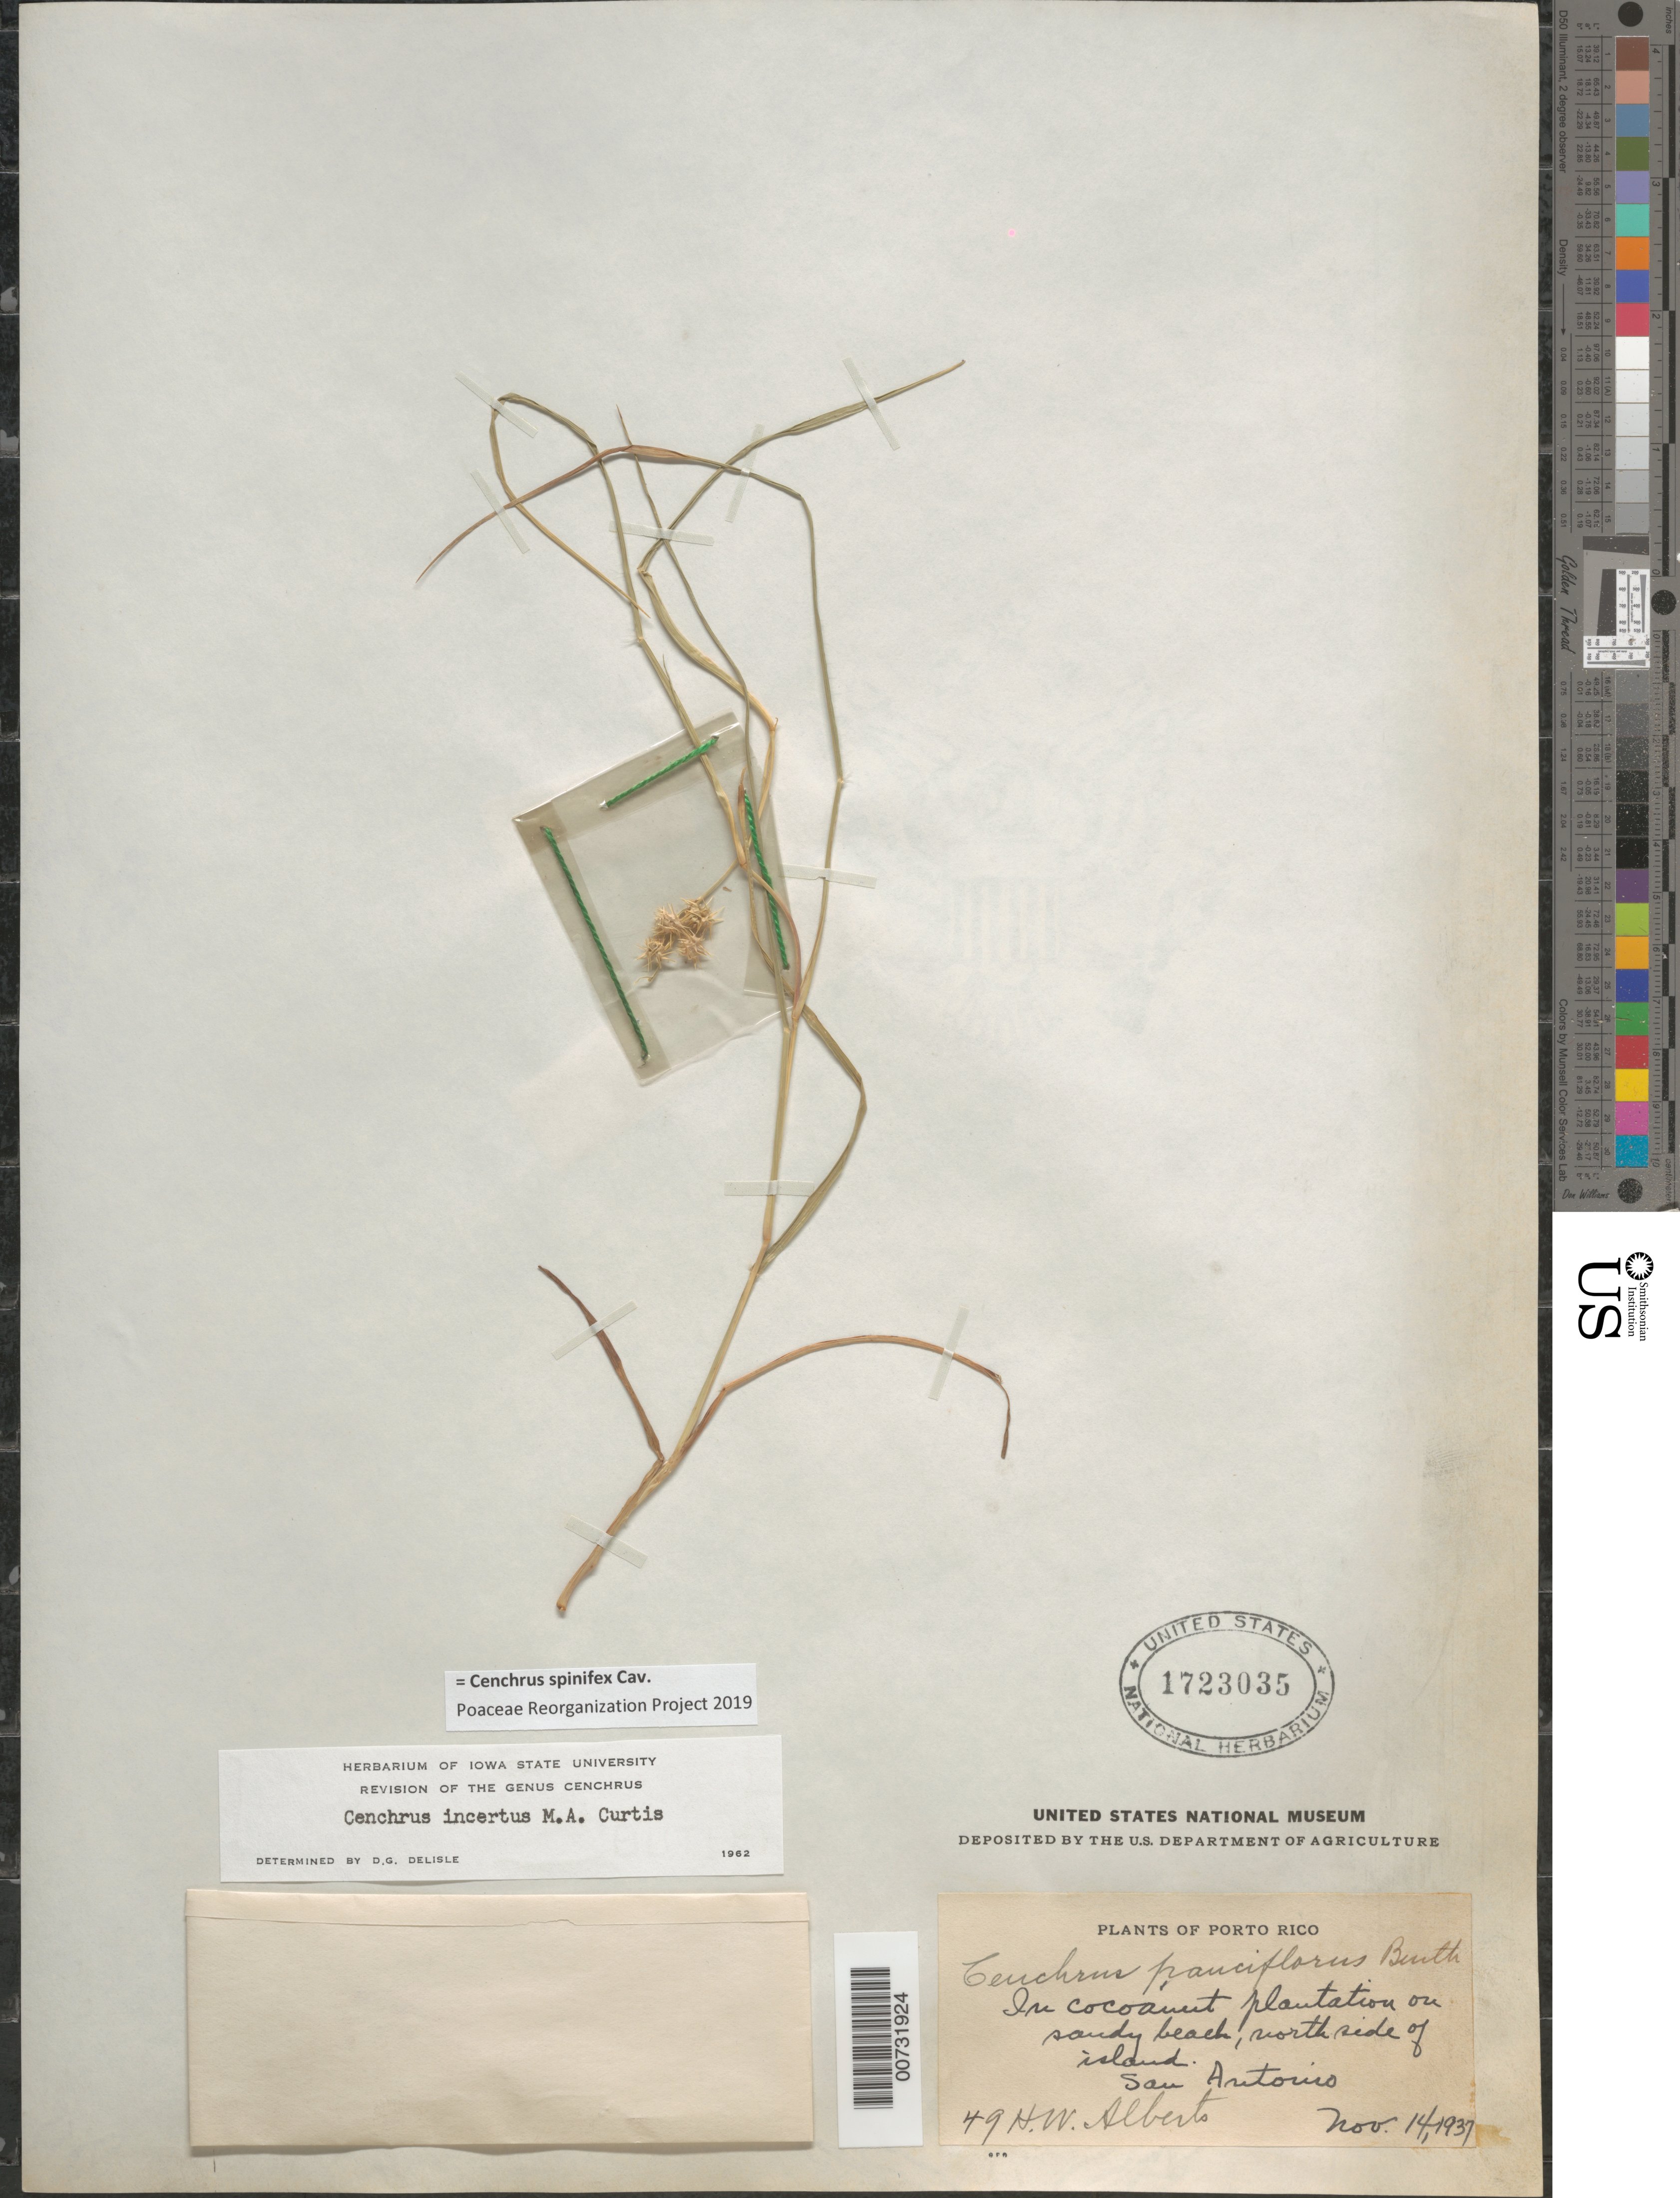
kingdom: Plantae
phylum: Tracheophyta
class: Liliopsida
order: Poales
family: Poaceae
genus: Cenchrus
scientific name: Cenchrus spinifex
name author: Cav.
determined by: Poaceae Reorganization Project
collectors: H. W. Alberts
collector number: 49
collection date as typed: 14 Nov 1937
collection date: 1937-11-14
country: Puerto Rico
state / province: Ponce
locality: San Antonio, N side of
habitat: In cocoanut plantation on sandy beach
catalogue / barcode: US 1723035